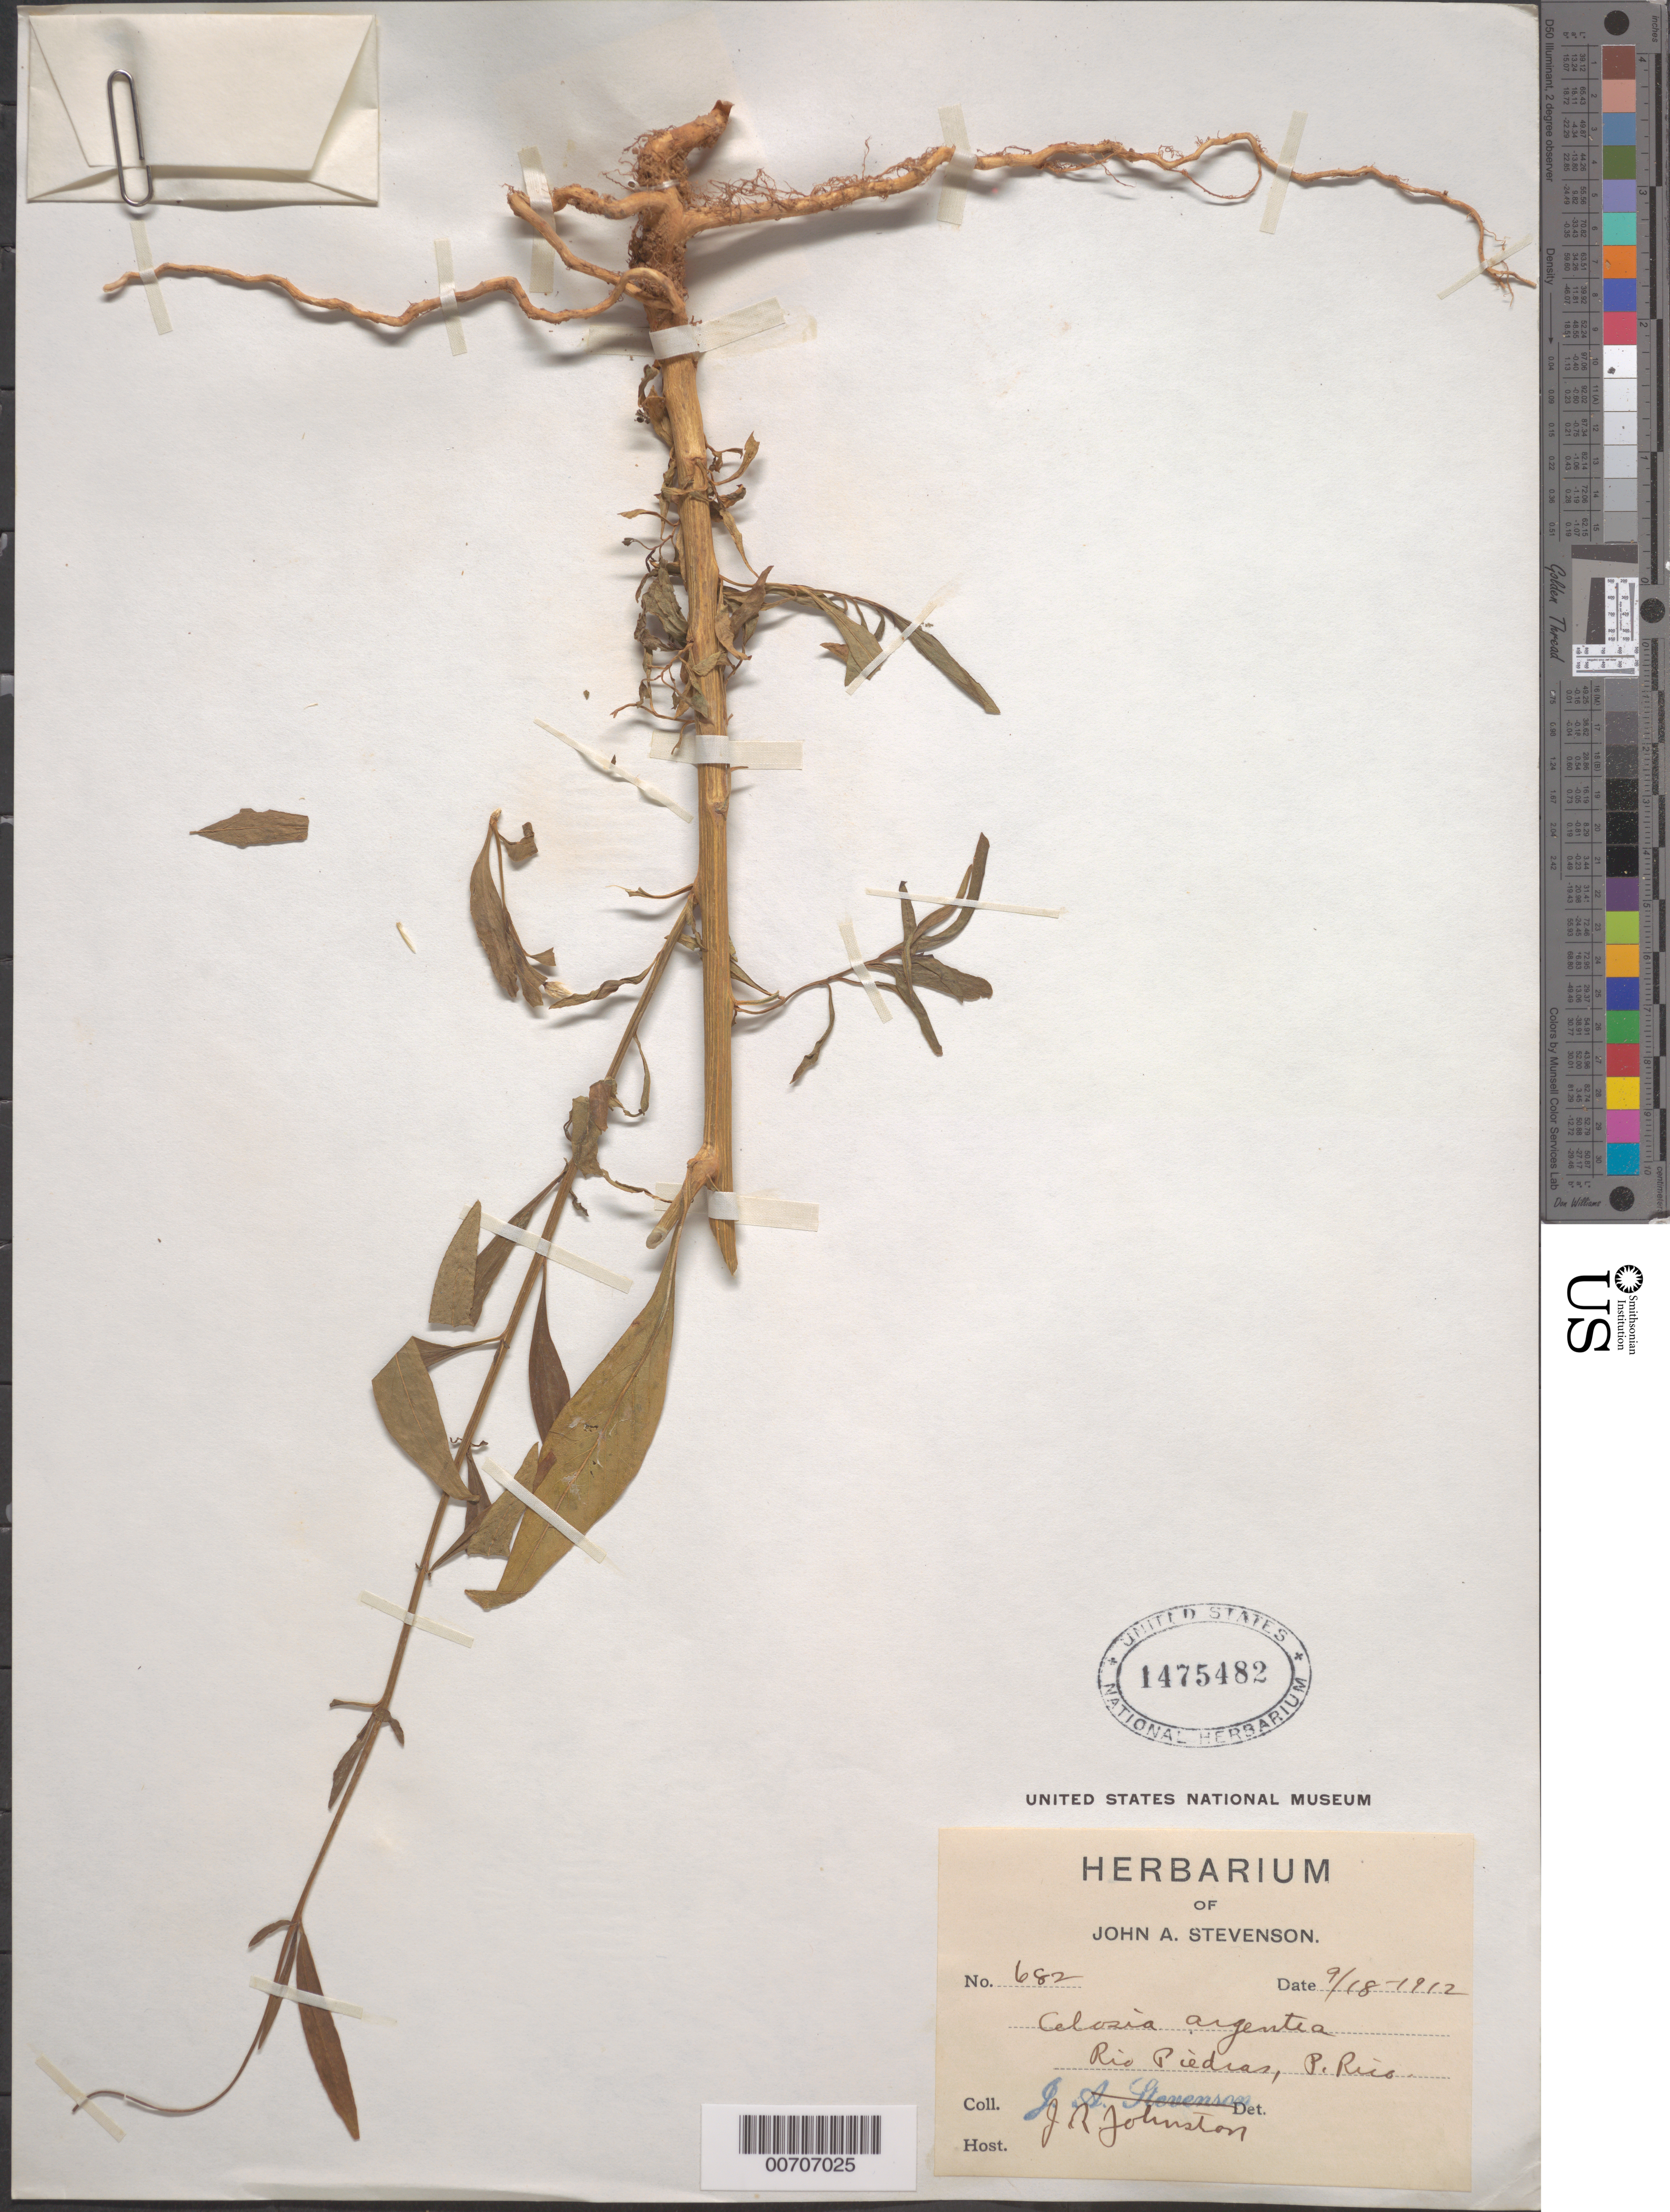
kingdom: Plantae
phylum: Tracheophyta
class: Magnoliopsida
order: Caryophyllales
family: Amaranthaceae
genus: Celosia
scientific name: Celosia argentea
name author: L.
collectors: J. Johnston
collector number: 682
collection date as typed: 18 Sep 1912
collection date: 1912-09-18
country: Puerto Rico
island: Greater Antilles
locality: Río Piedras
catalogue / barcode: US 1475482